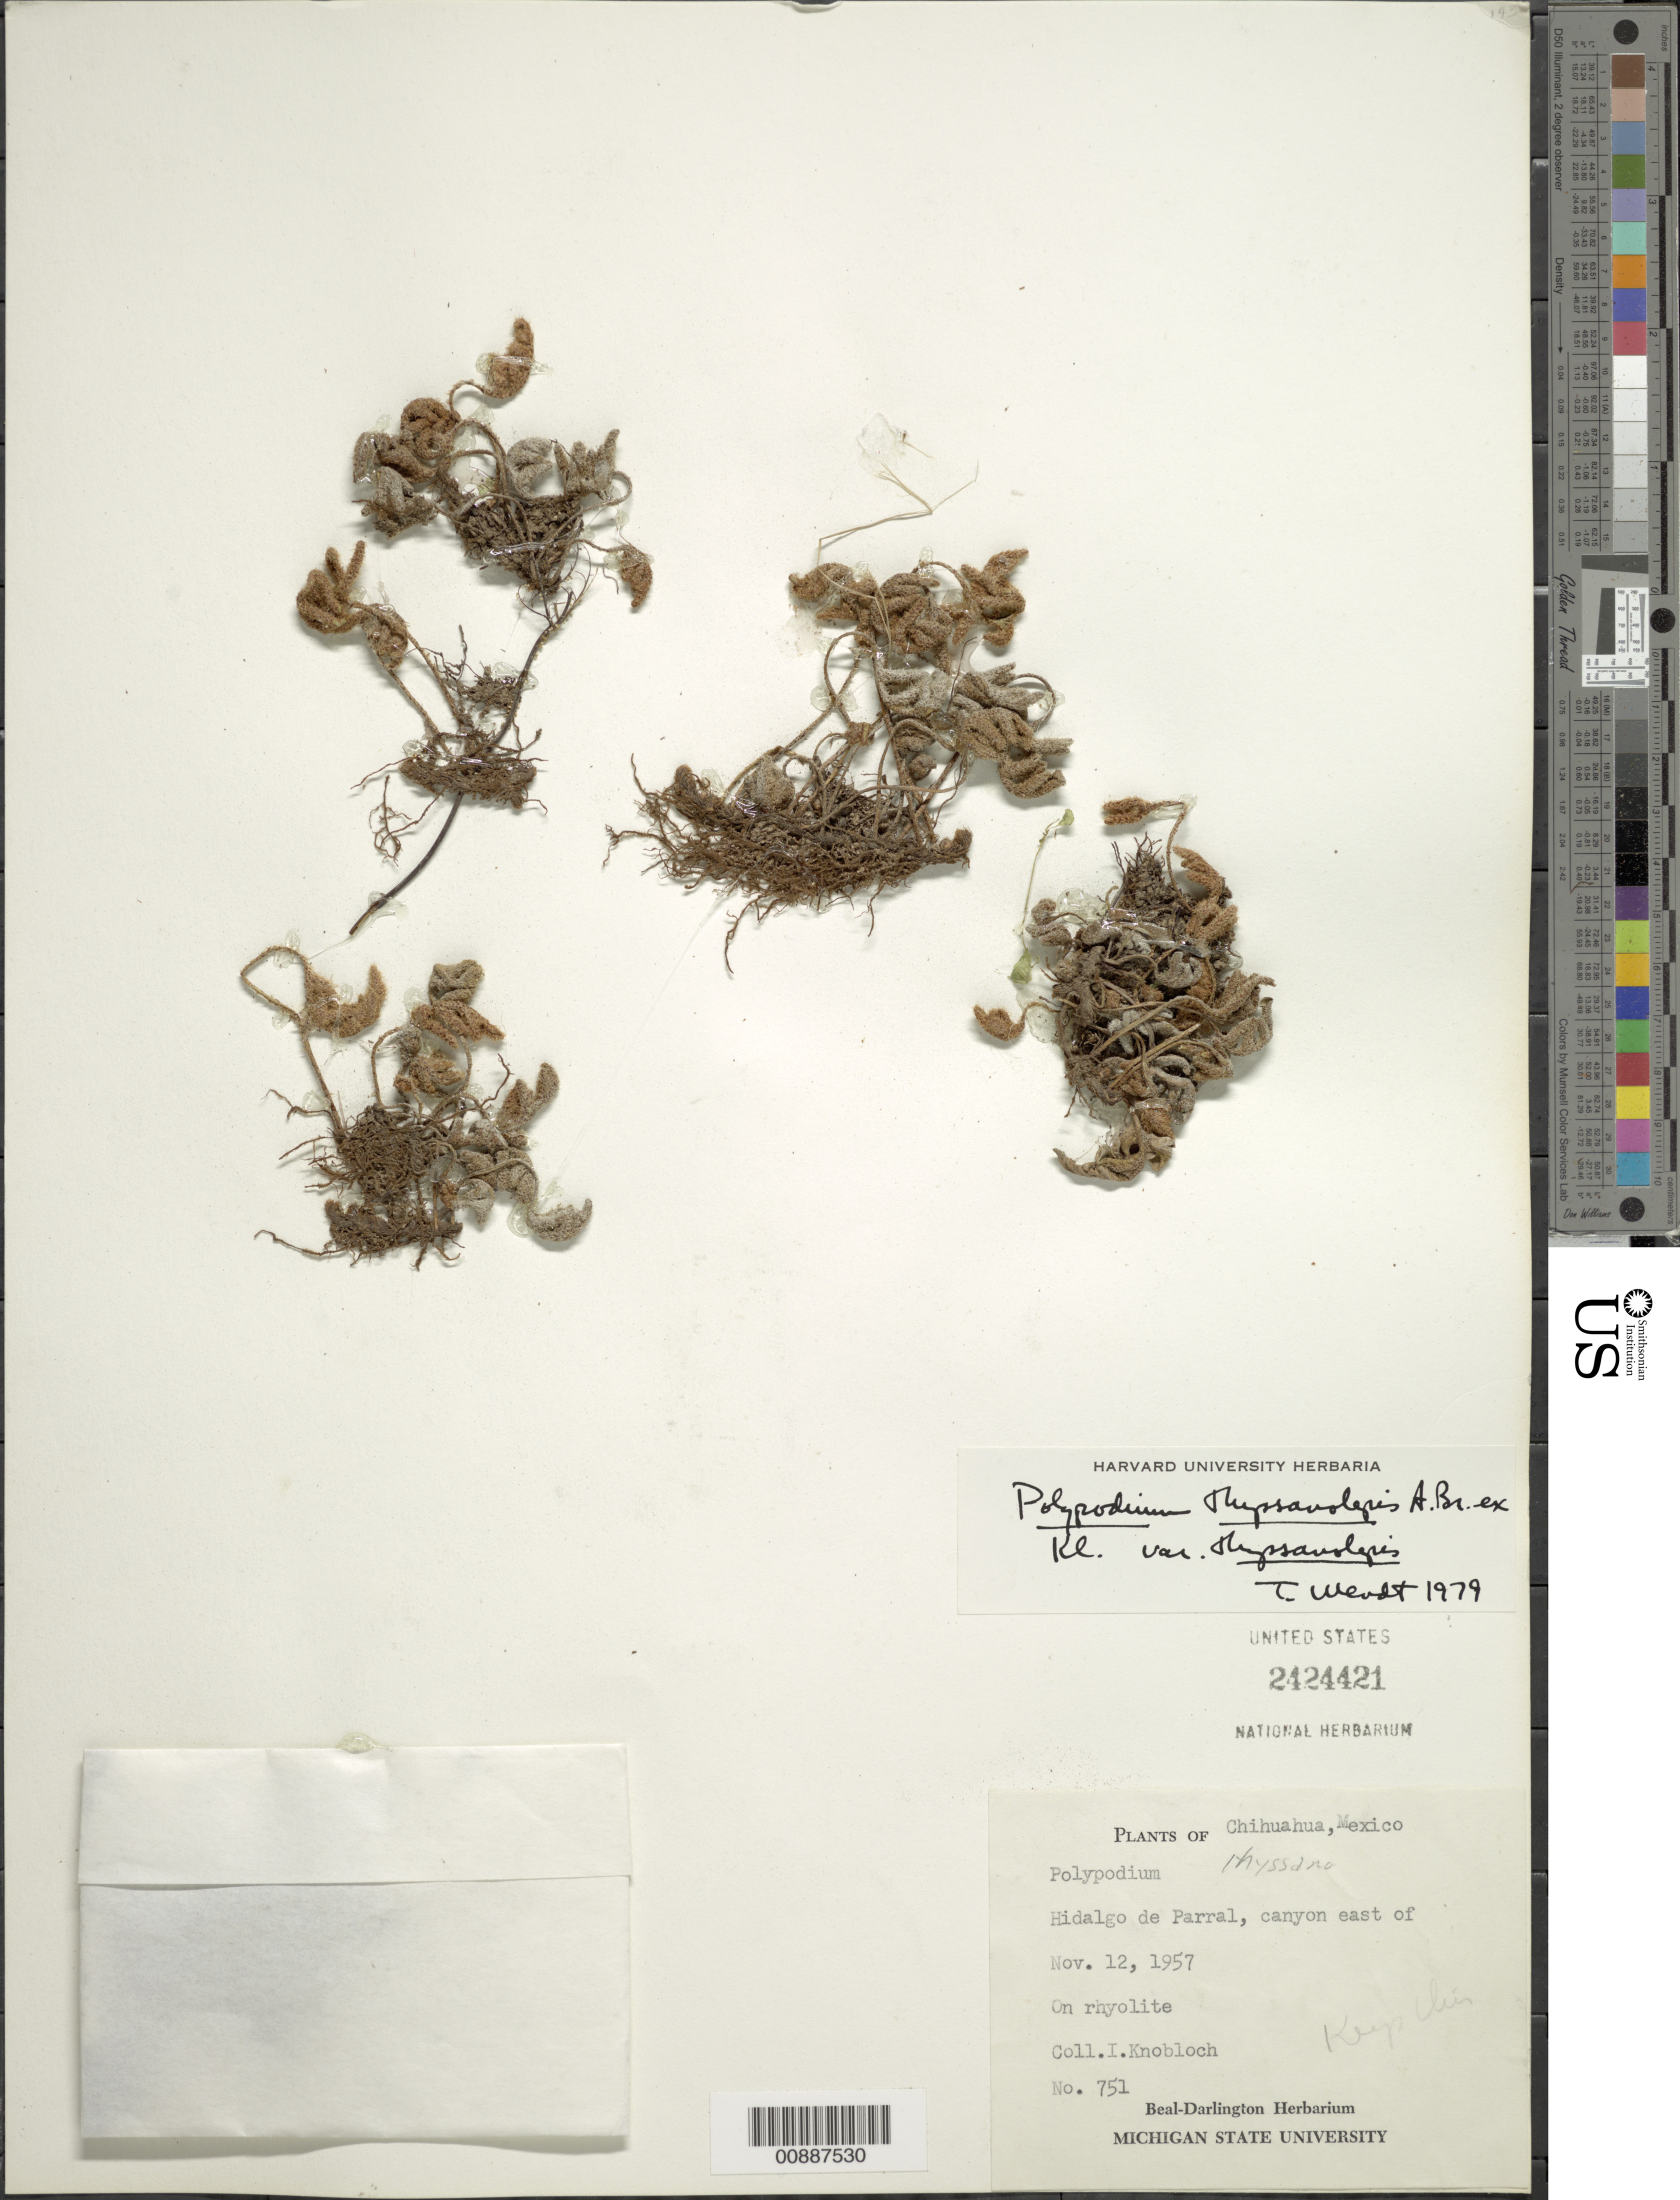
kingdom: Plantae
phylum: Tracheophyta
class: Polypodiopsida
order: Polypodiales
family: Polypodiaceae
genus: Pleopeltis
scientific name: Pleopeltis thyssanolepis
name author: (A. Braun ex Klotzsch) E.G. Andrews & Windham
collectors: I. W. Knobloch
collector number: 751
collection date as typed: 12 Nov 1957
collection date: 1957-11-12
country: Mexico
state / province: Chihuahua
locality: Hidalgo de Parral, canyon east of.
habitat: On rhyolite.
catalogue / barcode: US 2424421